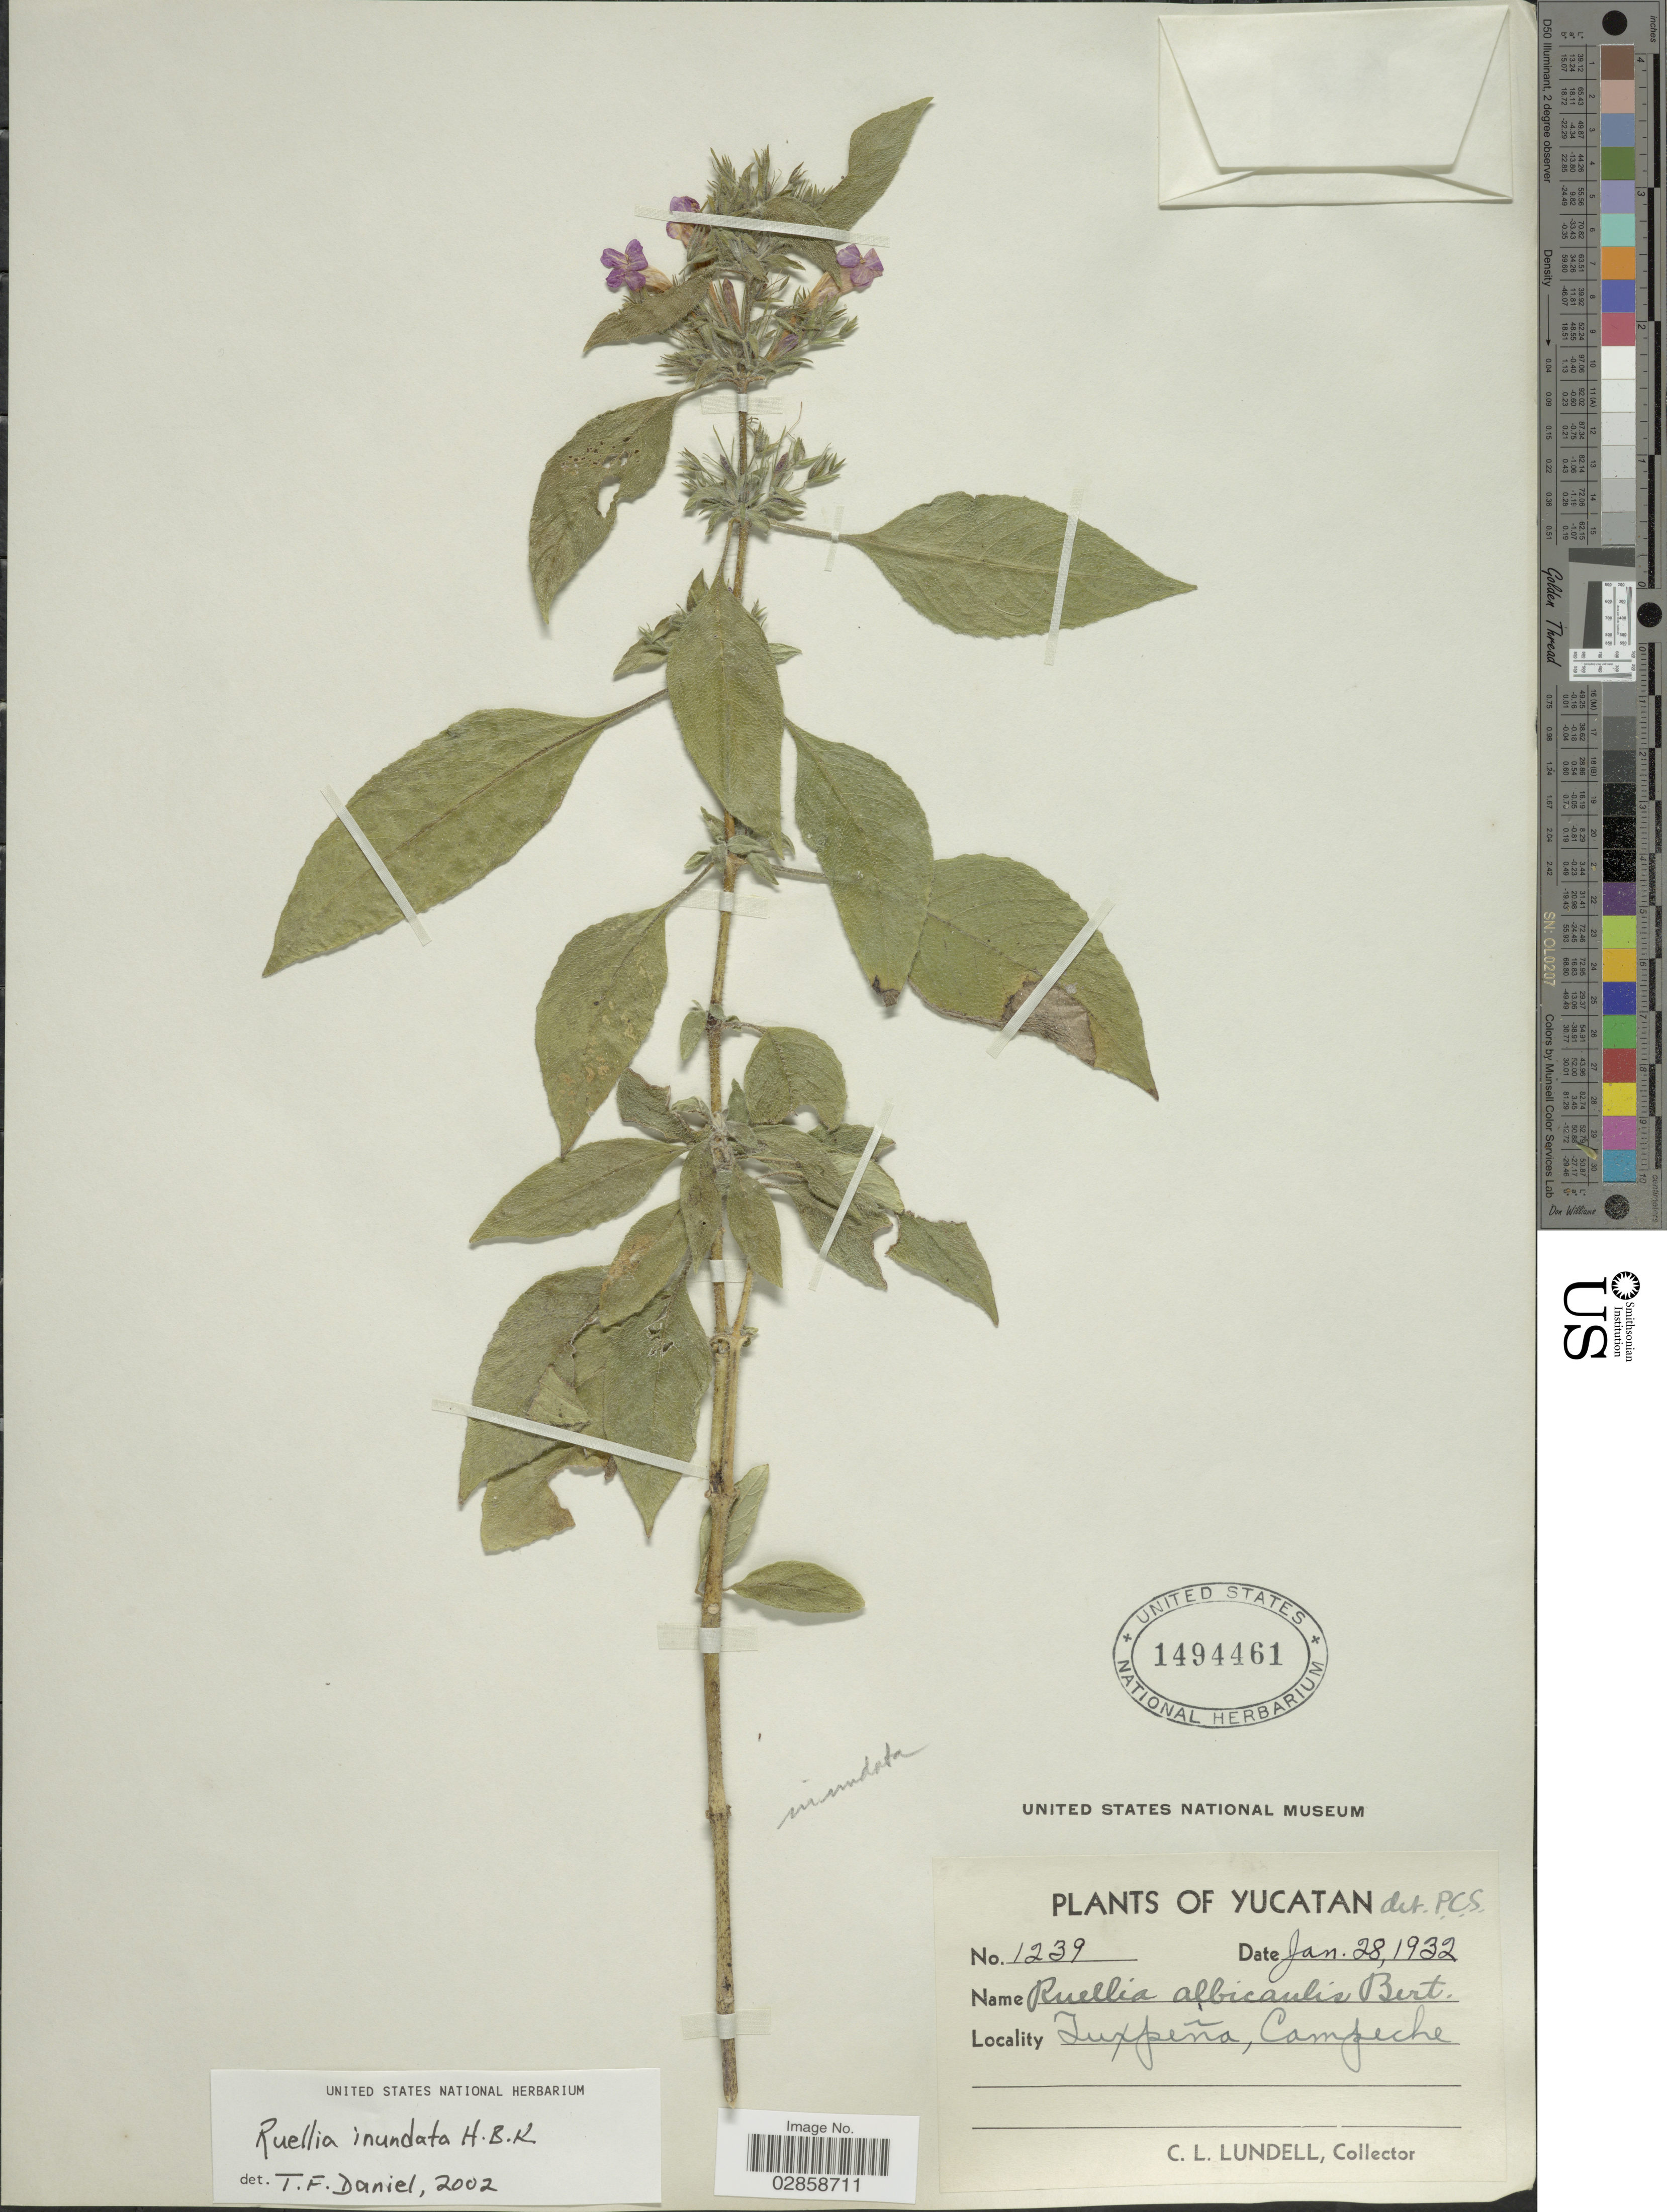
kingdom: Plantae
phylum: Tracheophyta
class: Magnoliopsida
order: Lamiales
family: Acanthaceae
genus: Ruellia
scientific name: Ruellia inundata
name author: Kunth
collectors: C. L. Lundell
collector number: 1239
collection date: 1932-01-28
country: Mexico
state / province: Campeche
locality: Tuxpeña.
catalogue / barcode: US 1494461